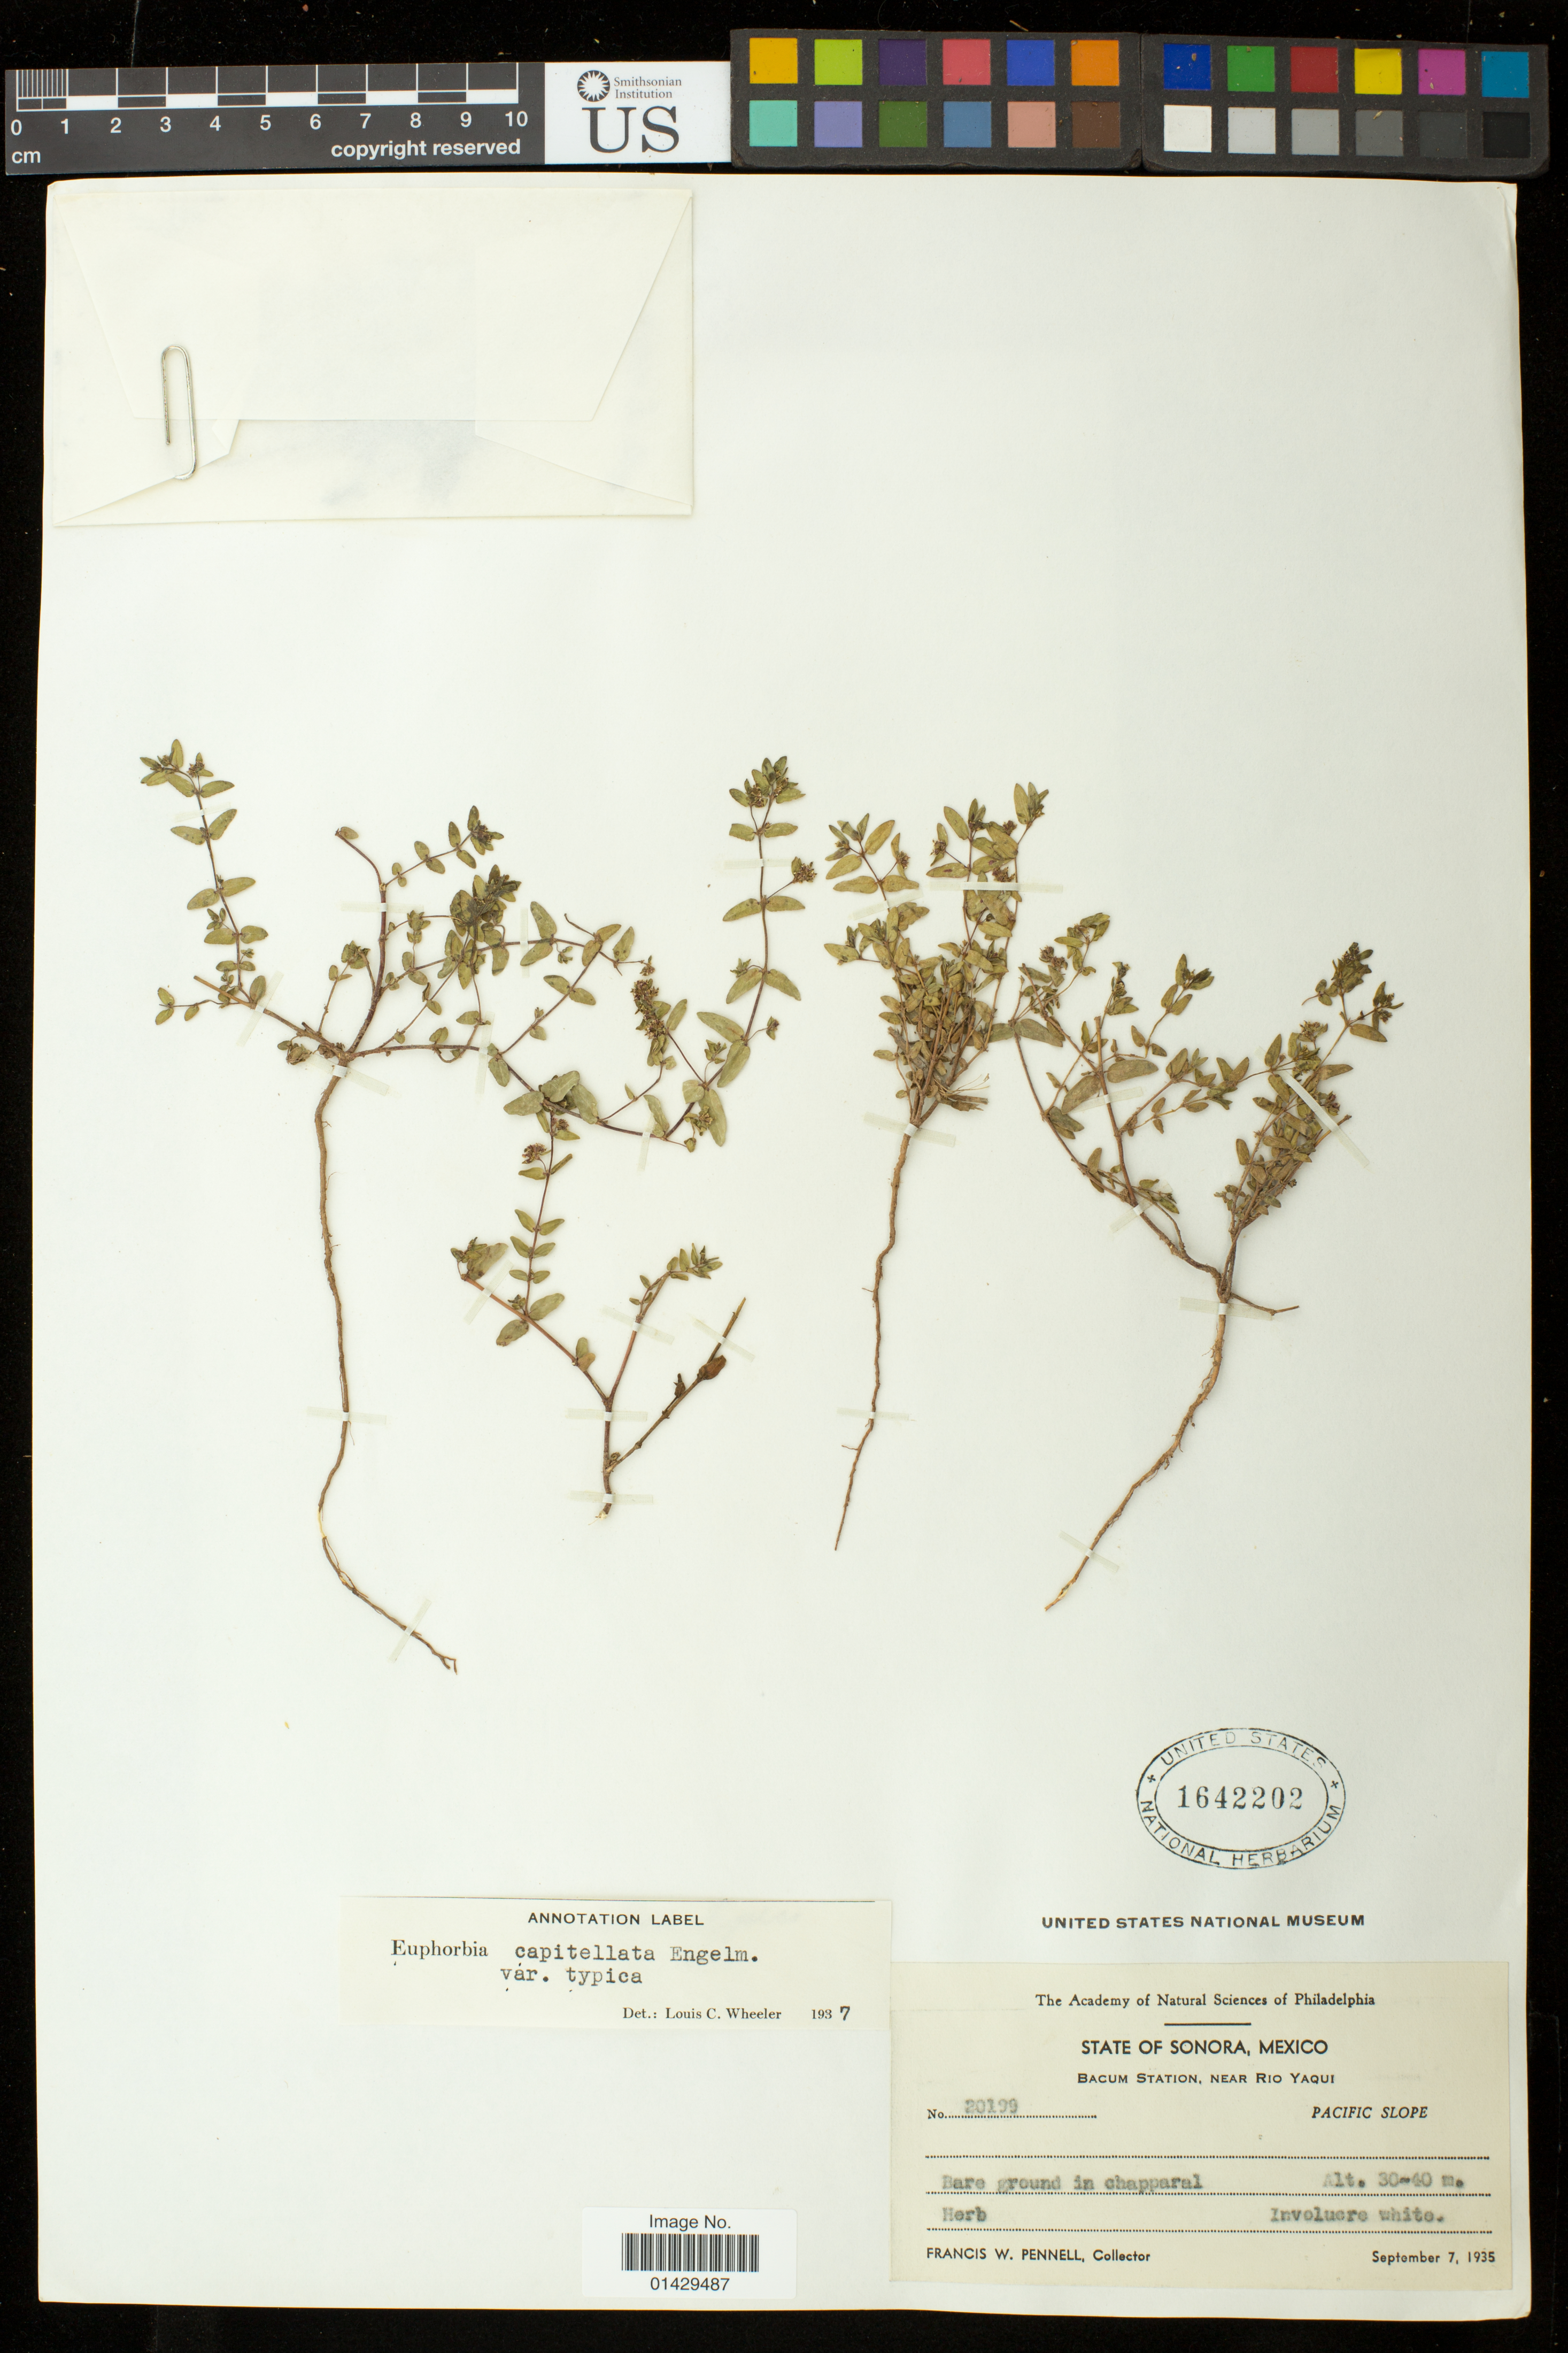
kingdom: Plantae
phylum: Tracheophyta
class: Magnoliopsida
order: Malpighiales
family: Euphorbiaceae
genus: Euphorbia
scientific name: Euphorbia capitellata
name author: Engelm. in Emory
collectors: F. W. Pennell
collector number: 20199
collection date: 1935-09-07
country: Mexico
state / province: Sonora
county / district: Bacum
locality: Bacum Station, near Rio Yaqui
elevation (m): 30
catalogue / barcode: US 1642202